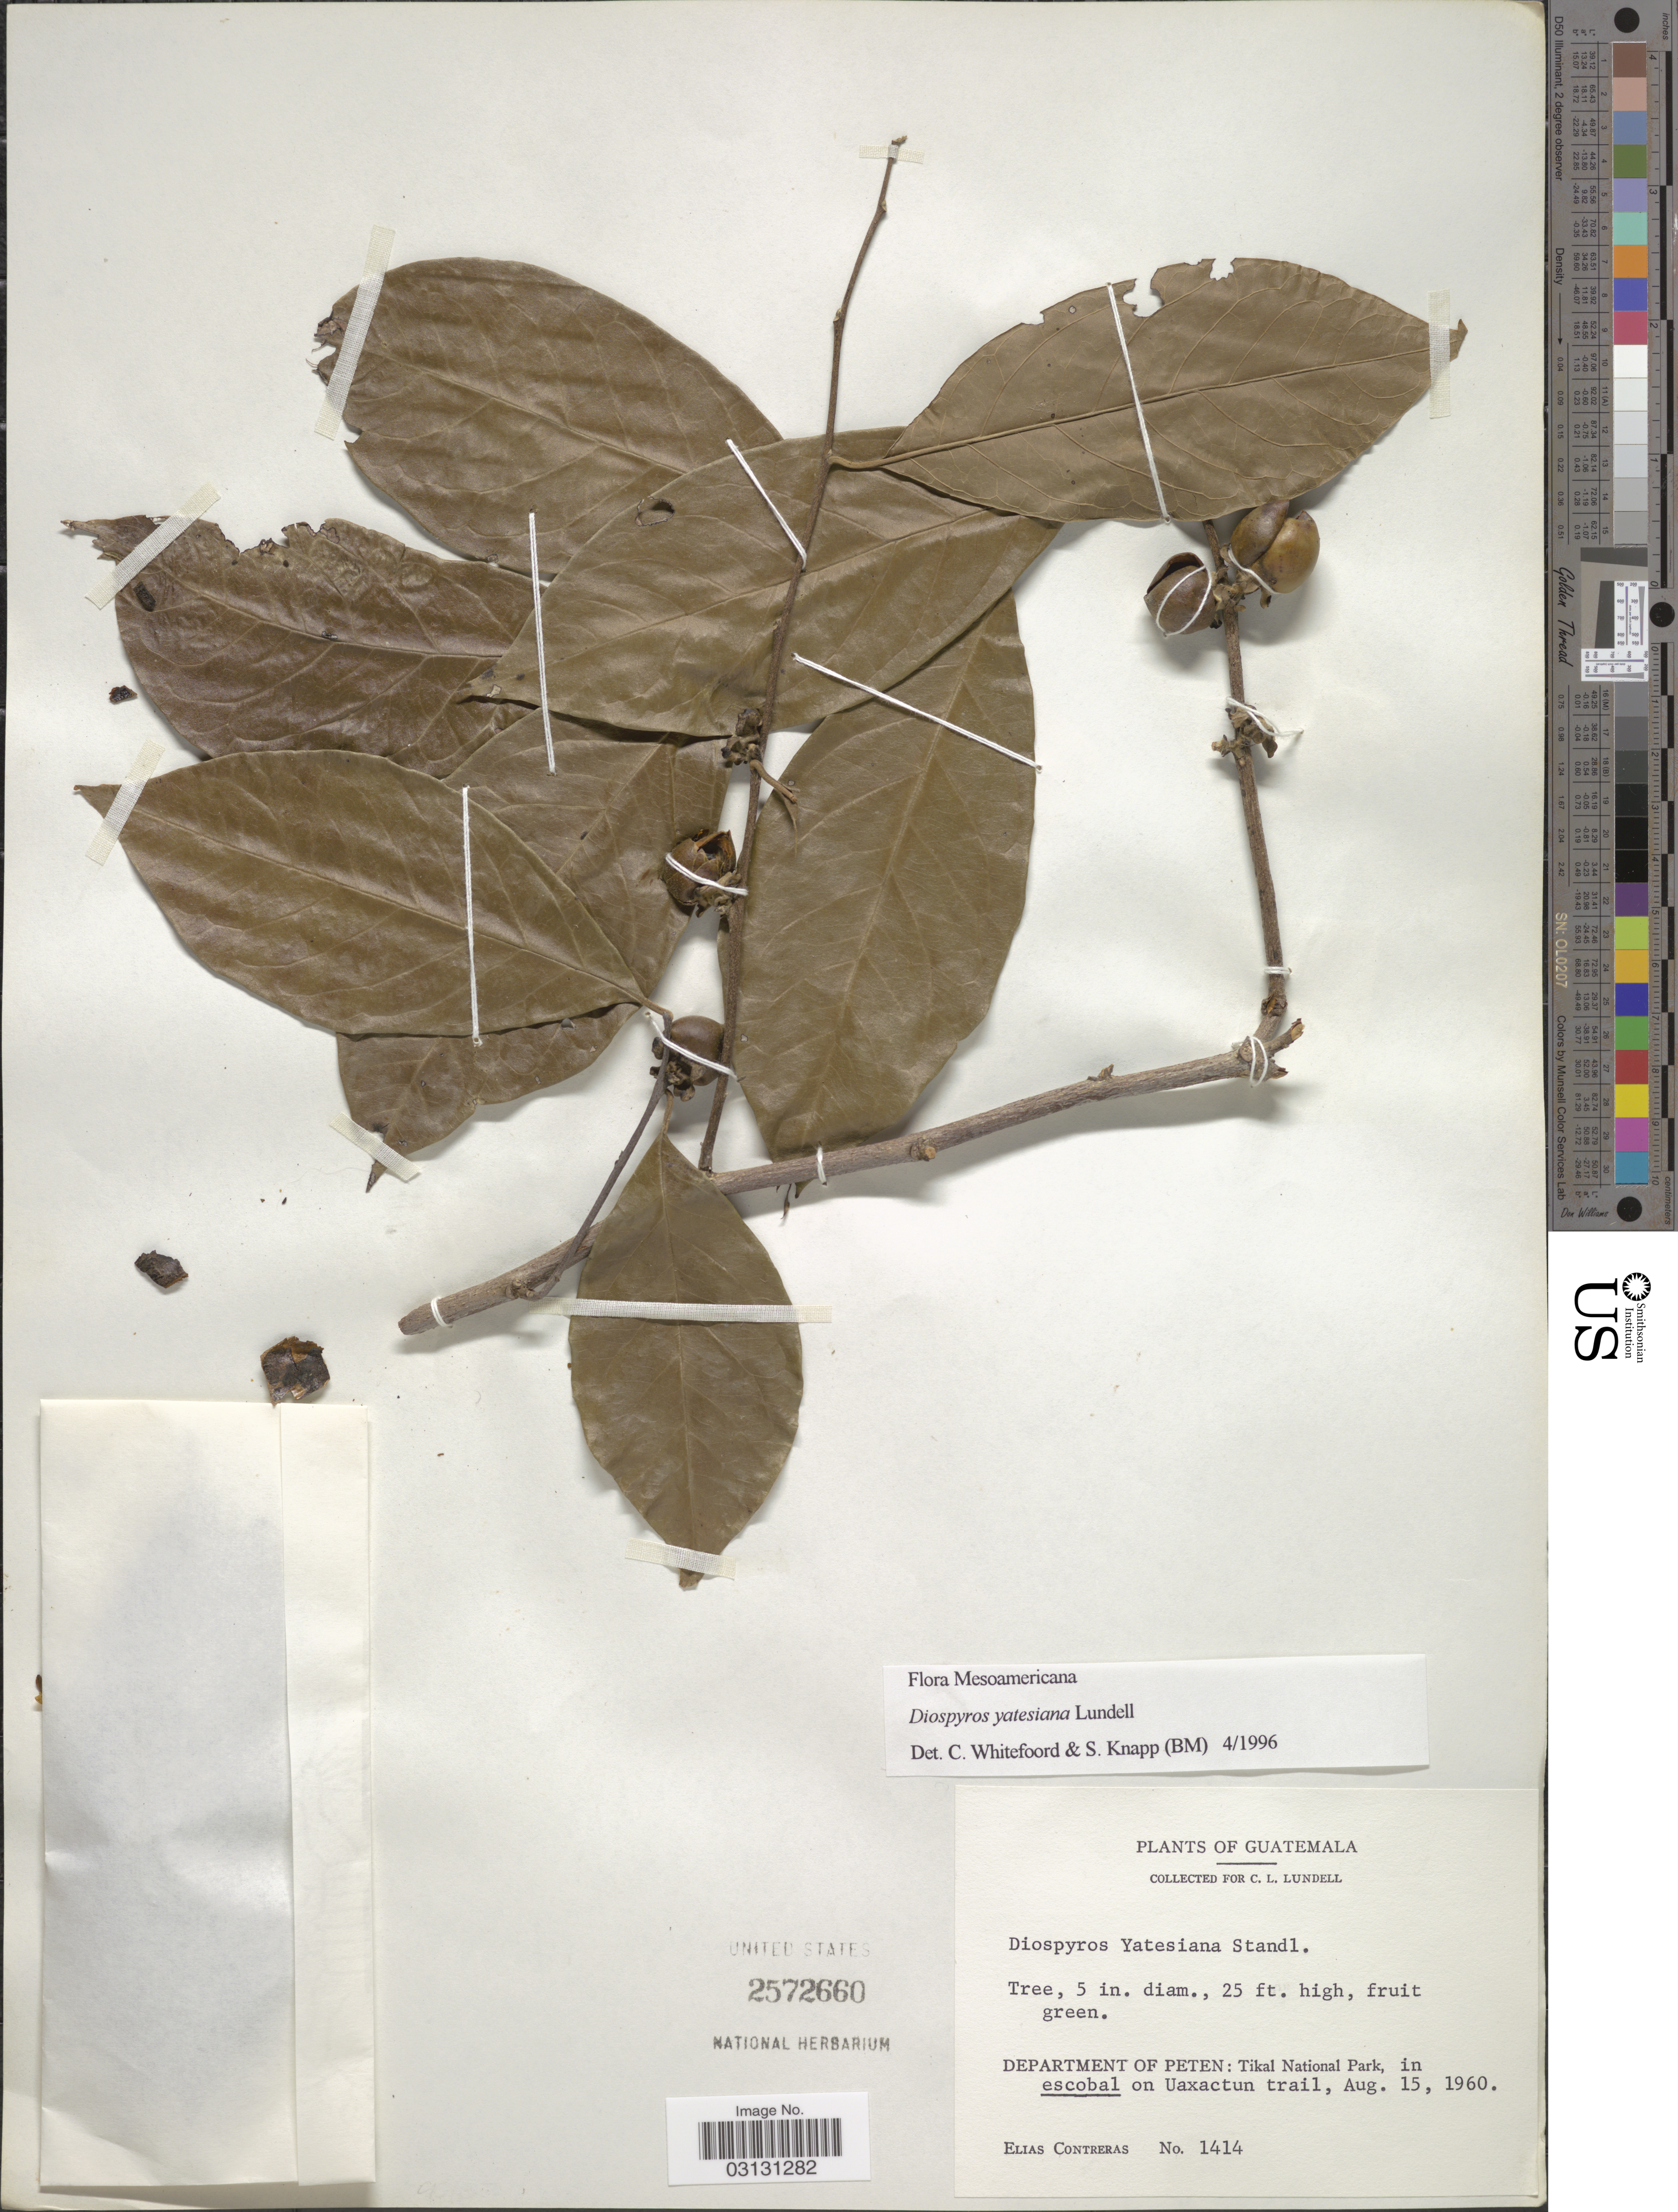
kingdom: Plantae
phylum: Tracheophyta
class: Magnoliopsida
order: Ericales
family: Ebenaceae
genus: Diospyros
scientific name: Diospyros yatesiana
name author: Standl.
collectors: E. Contreras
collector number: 1414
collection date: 1960-08-15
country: Guatemala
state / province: El Petén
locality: Department of Peten: Tikal National Park, in escobal on Uaxactun trail.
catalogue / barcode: US 2572660